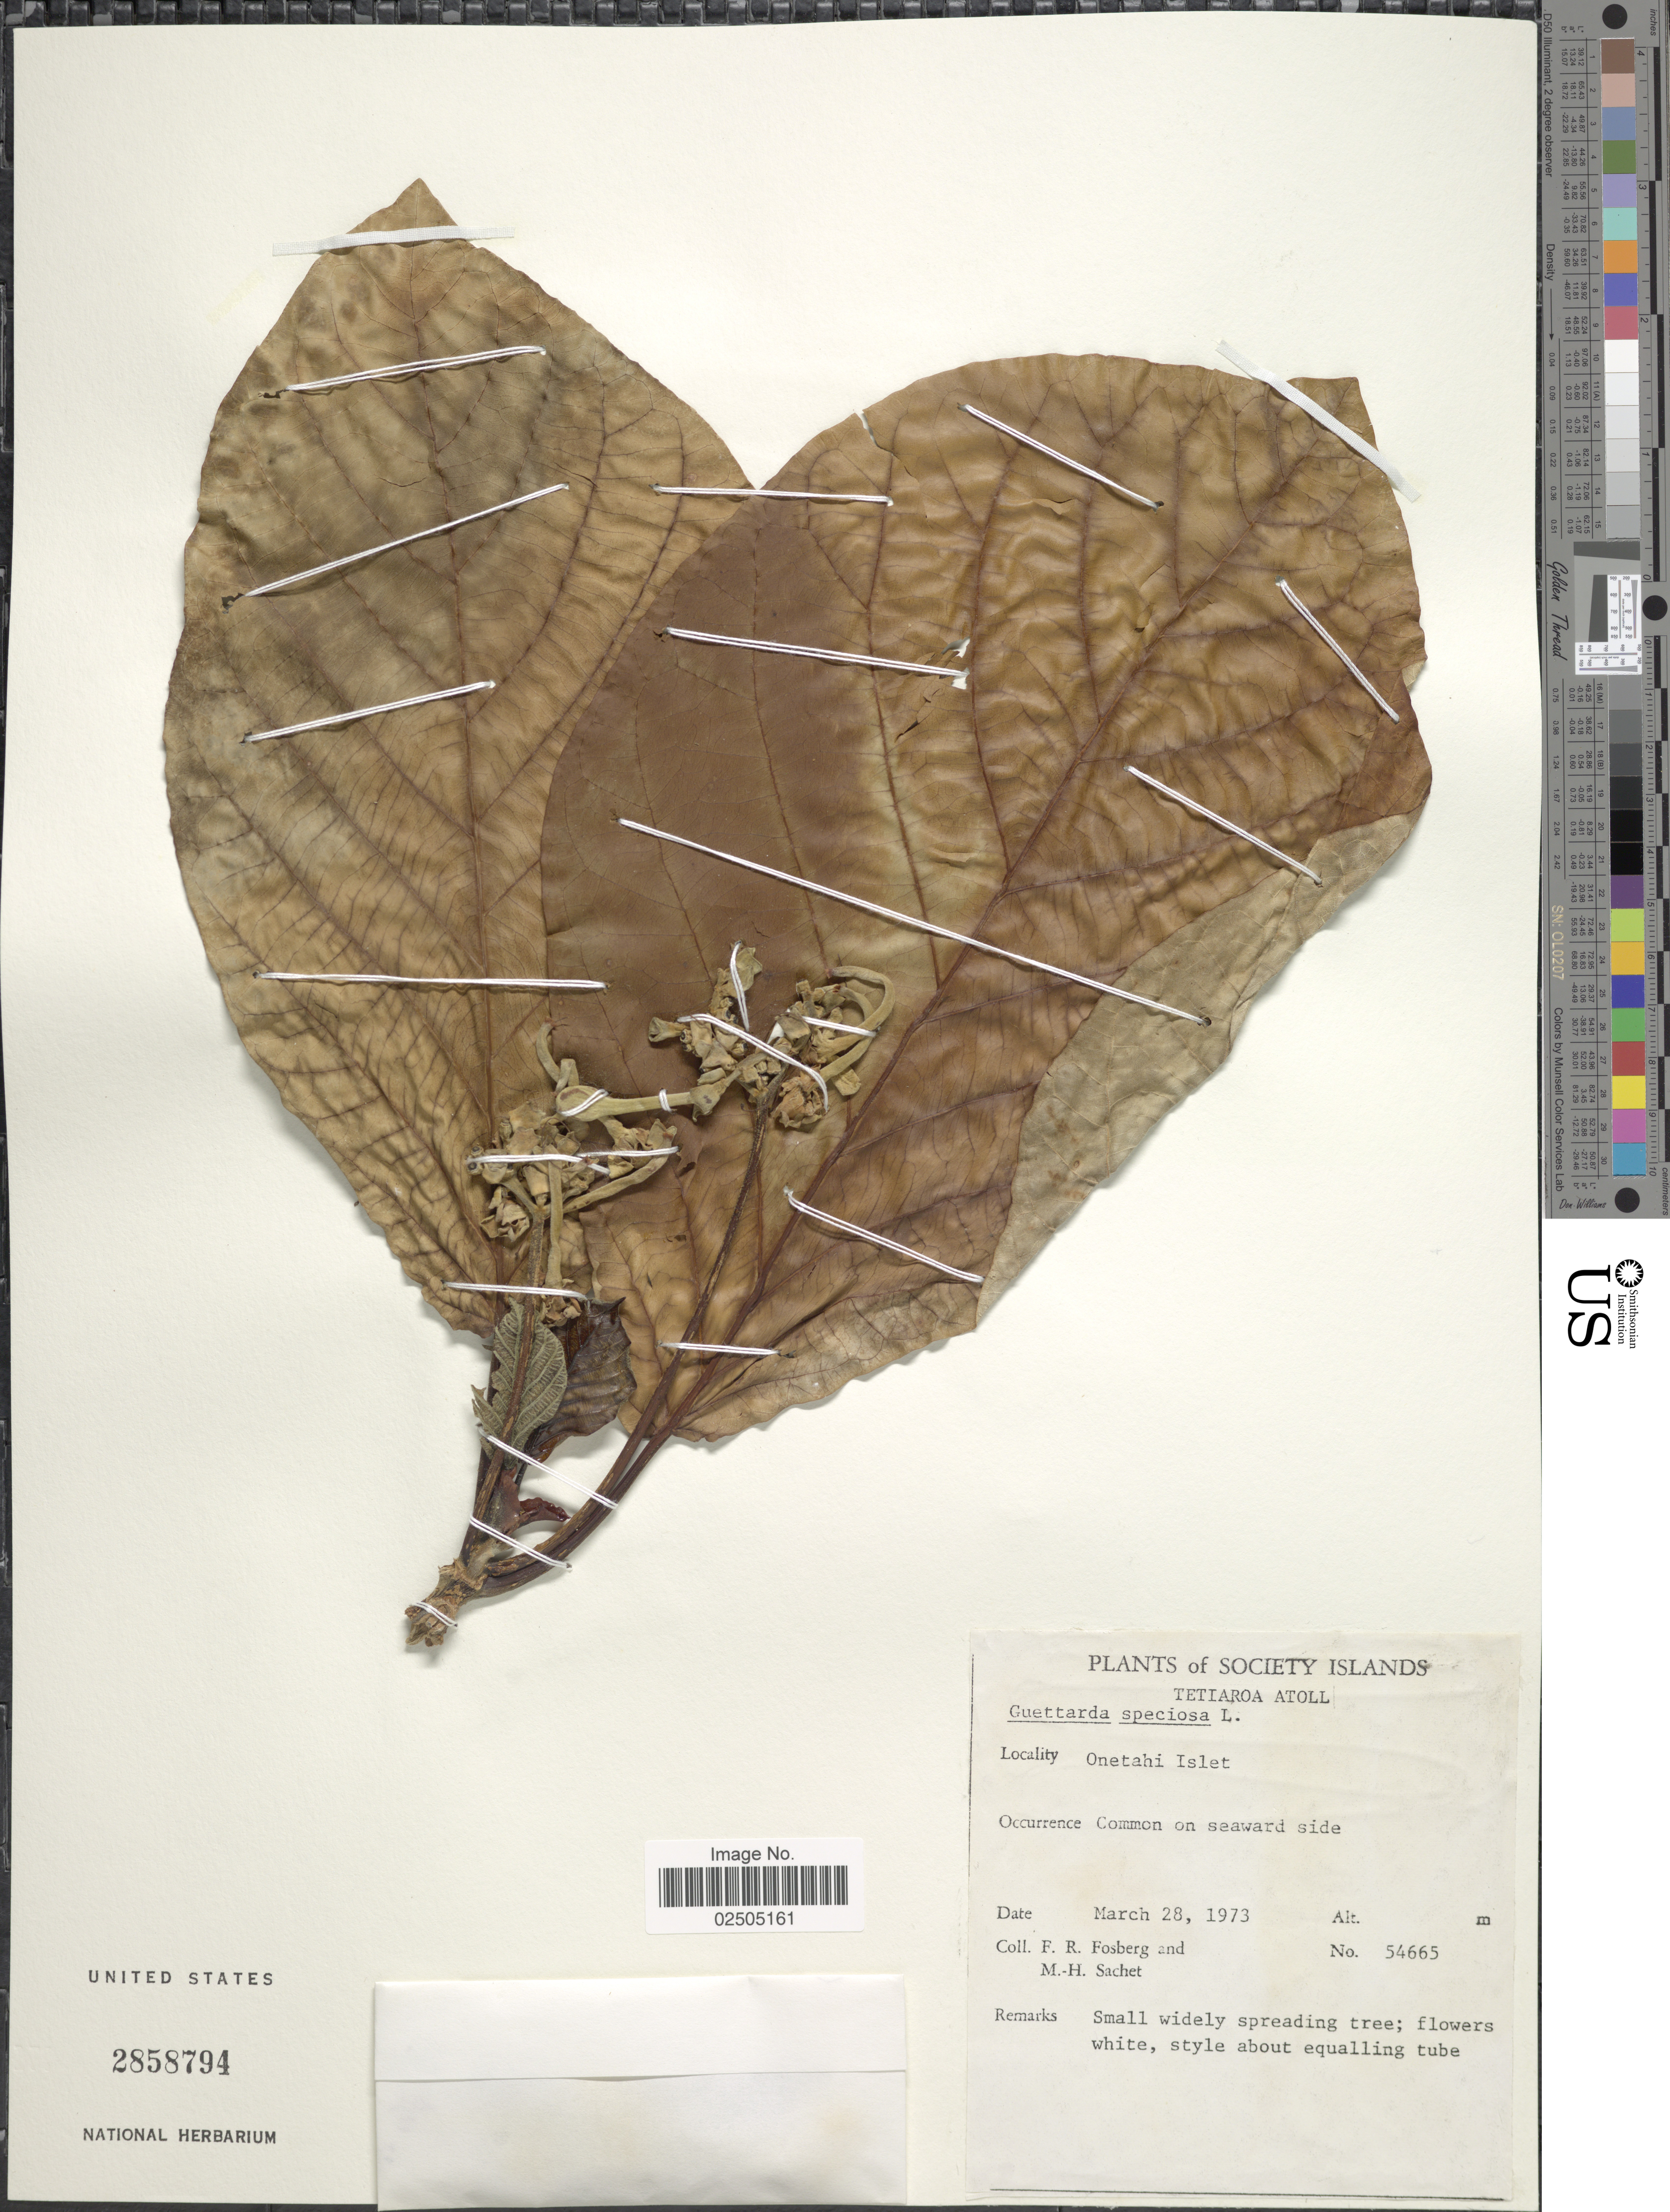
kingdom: Plantae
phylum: Tracheophyta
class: Magnoliopsida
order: Gentianales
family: Rubiaceae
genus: Guettarda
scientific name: Guettarda speciosa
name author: L.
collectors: F. R. Fosberg & M.-H. Sachet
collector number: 54665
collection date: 1973-03-28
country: French Polynesia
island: Tetiaroa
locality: Society Islands, Tetiaroa Atoll, Onetahi Islet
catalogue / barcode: US 2858794